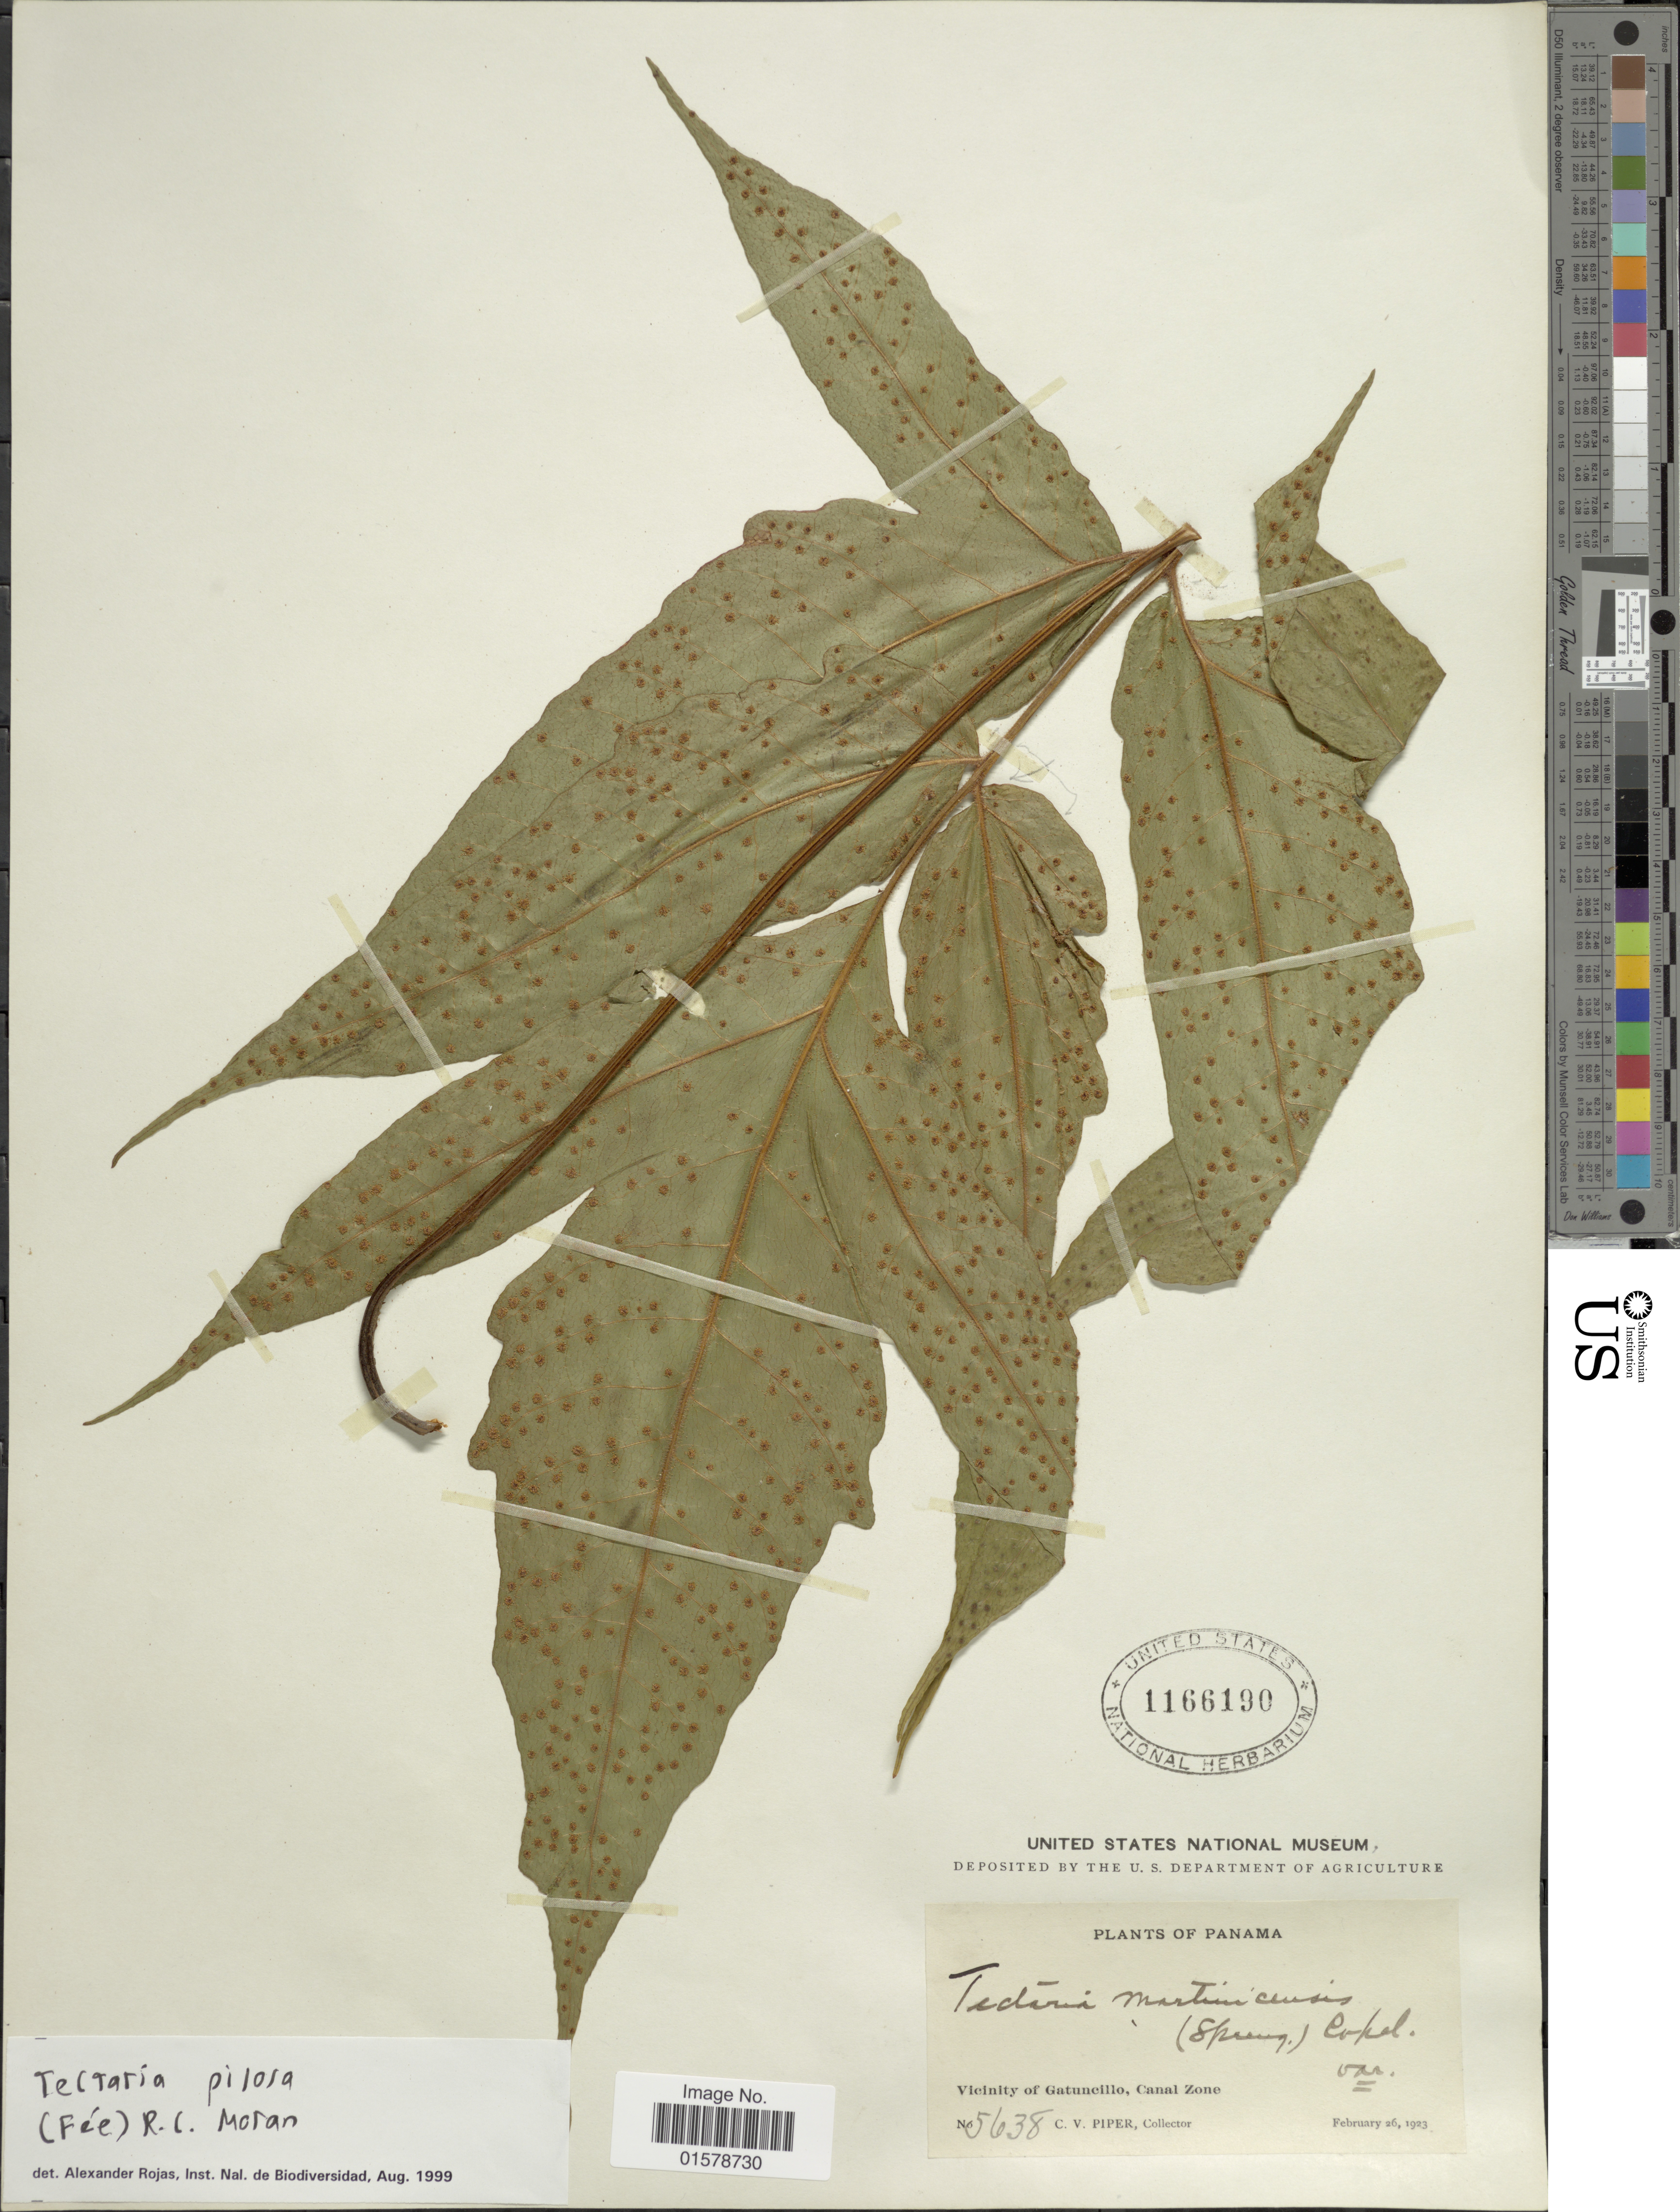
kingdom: Plantae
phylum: Tracheophyta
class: Polypodiopsida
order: Polypodiales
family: Tectariaceae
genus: Tectaria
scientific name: Tectaria pilosa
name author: (Fée) Maxon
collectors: C. V. Piper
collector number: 5638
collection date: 1923-02-26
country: Panama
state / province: Colón / Panamá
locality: Panama, Vicinity of Gatuncillo, Canal Zone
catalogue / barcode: US 1166190